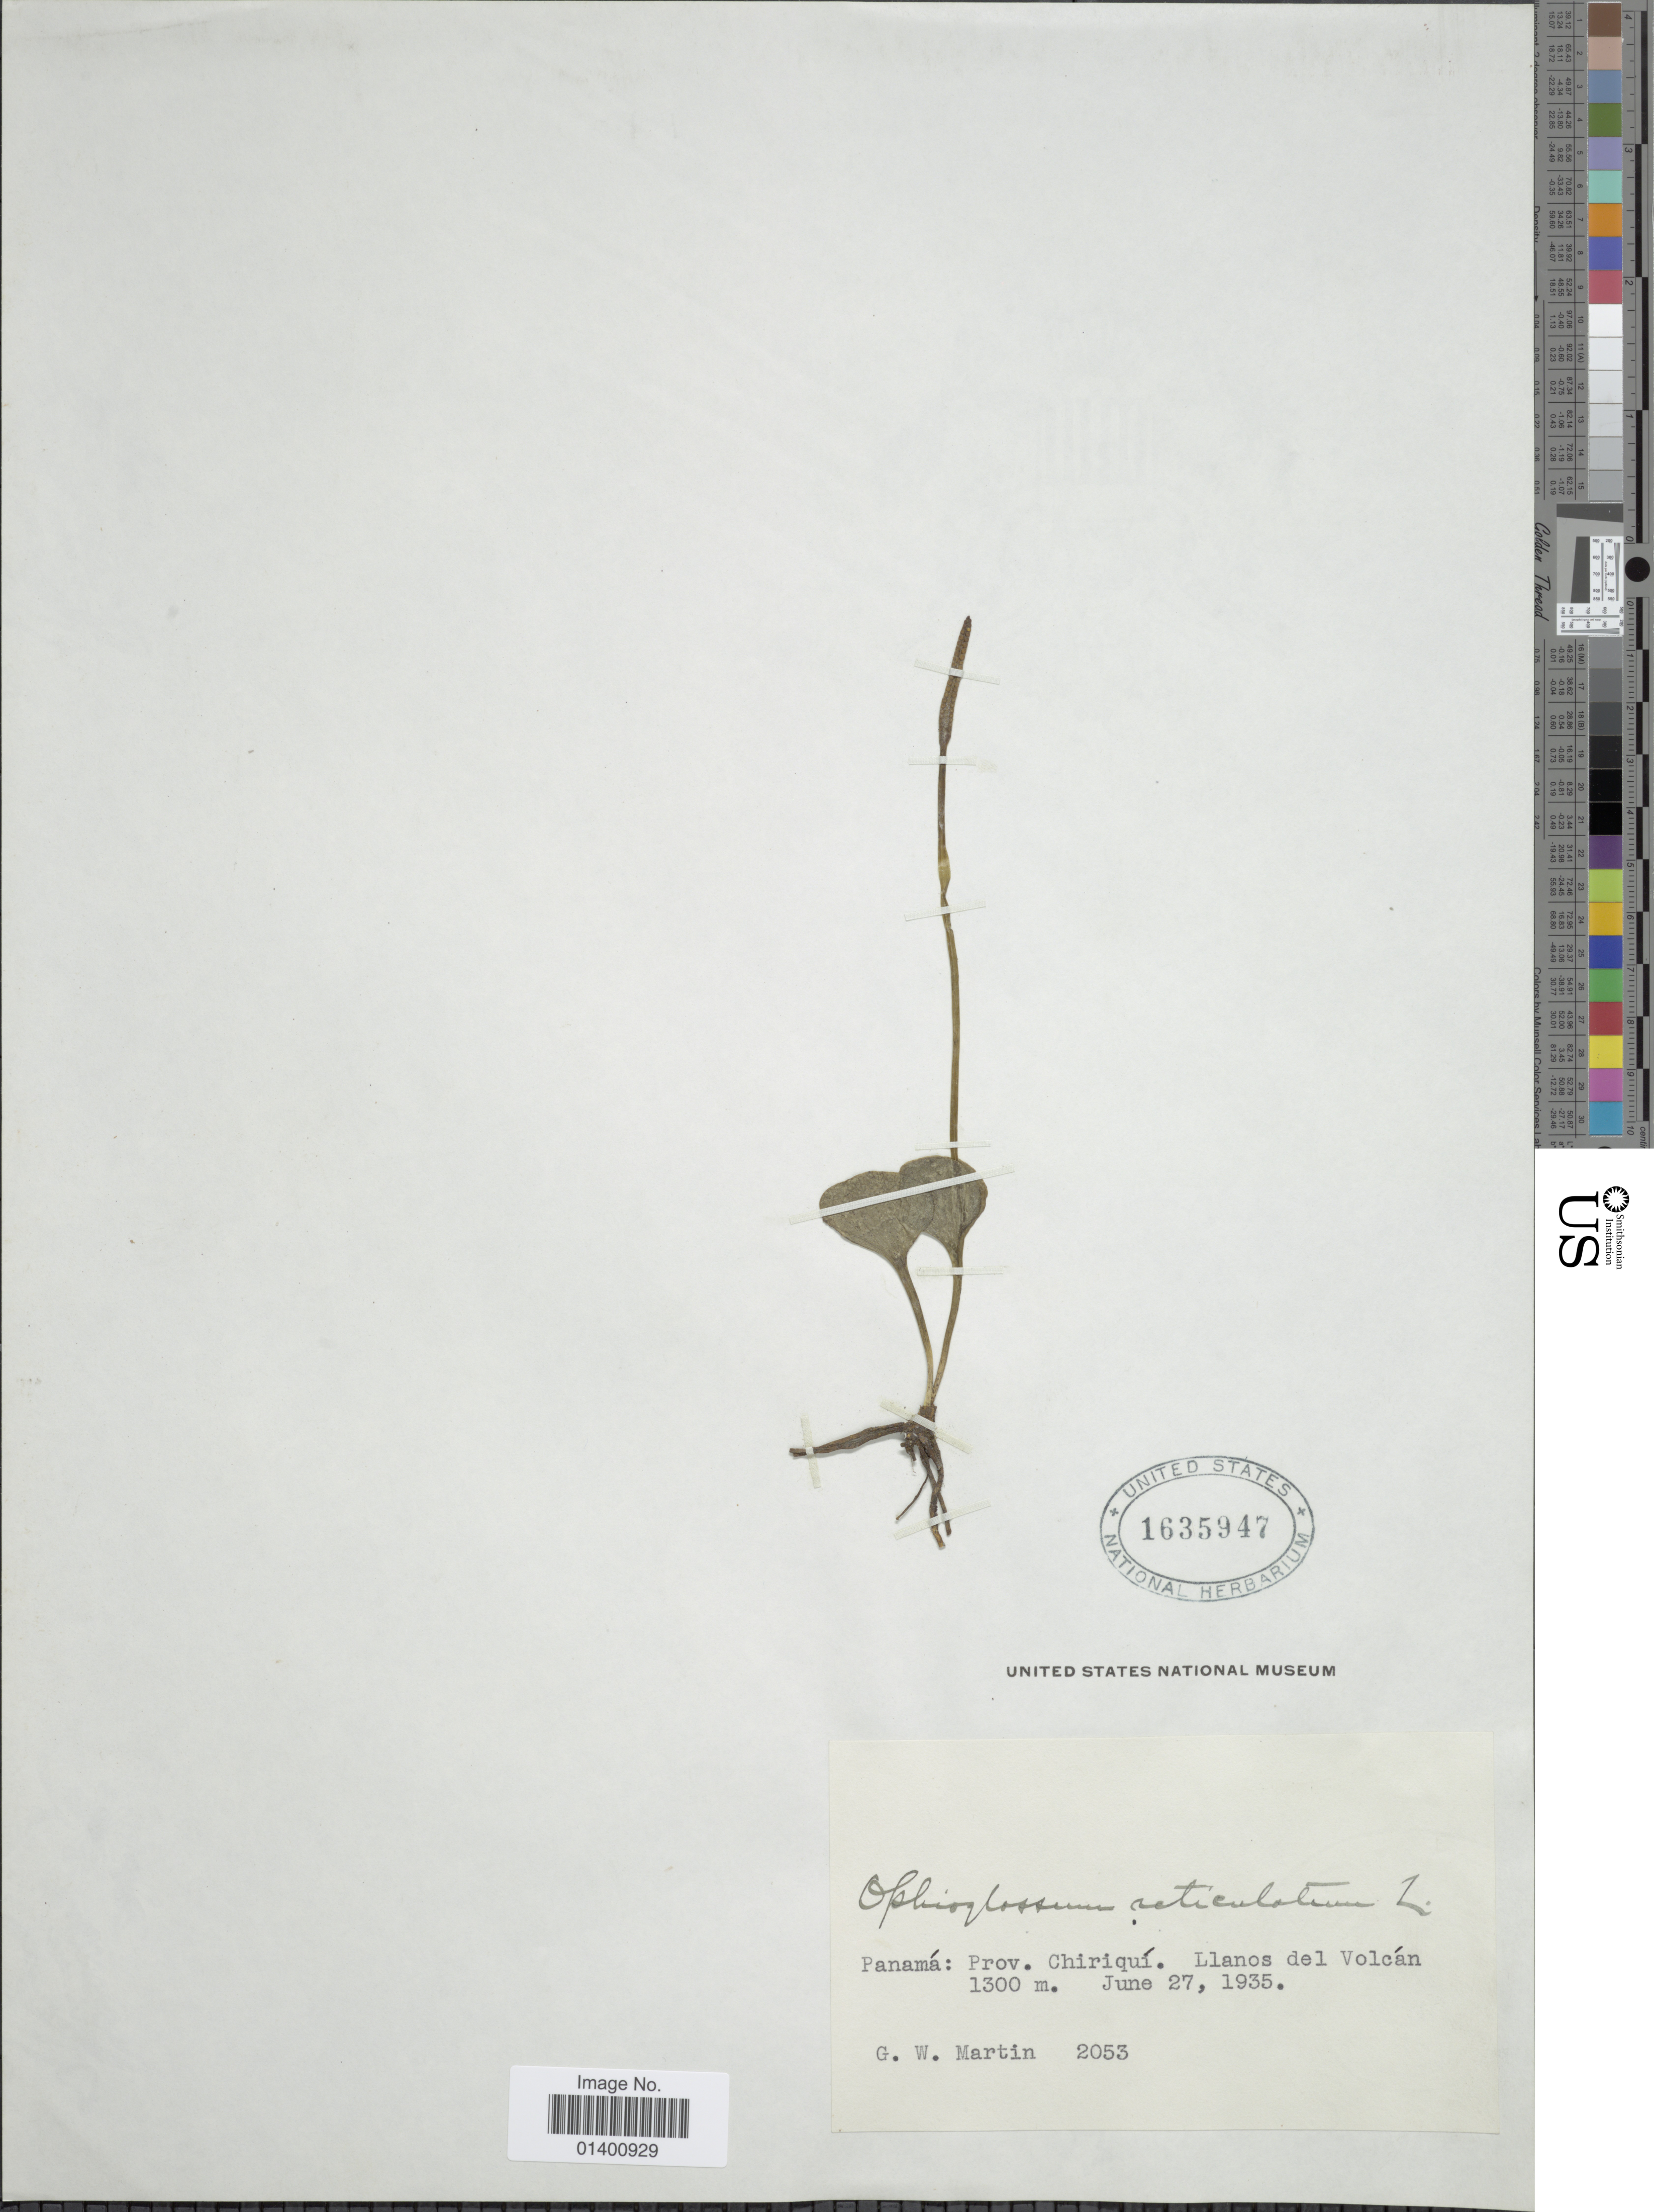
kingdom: Plantae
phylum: Tracheophyta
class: Polypodiopsida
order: Ophioglossales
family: Ophioglossaceae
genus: Ophioglossum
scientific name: Ophioglossum reticulatum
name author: L.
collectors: G. W. Martin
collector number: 2053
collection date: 1935-06-27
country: Panama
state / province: Chiriqui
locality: Llanos del Volcán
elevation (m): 1300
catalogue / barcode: US 1635947